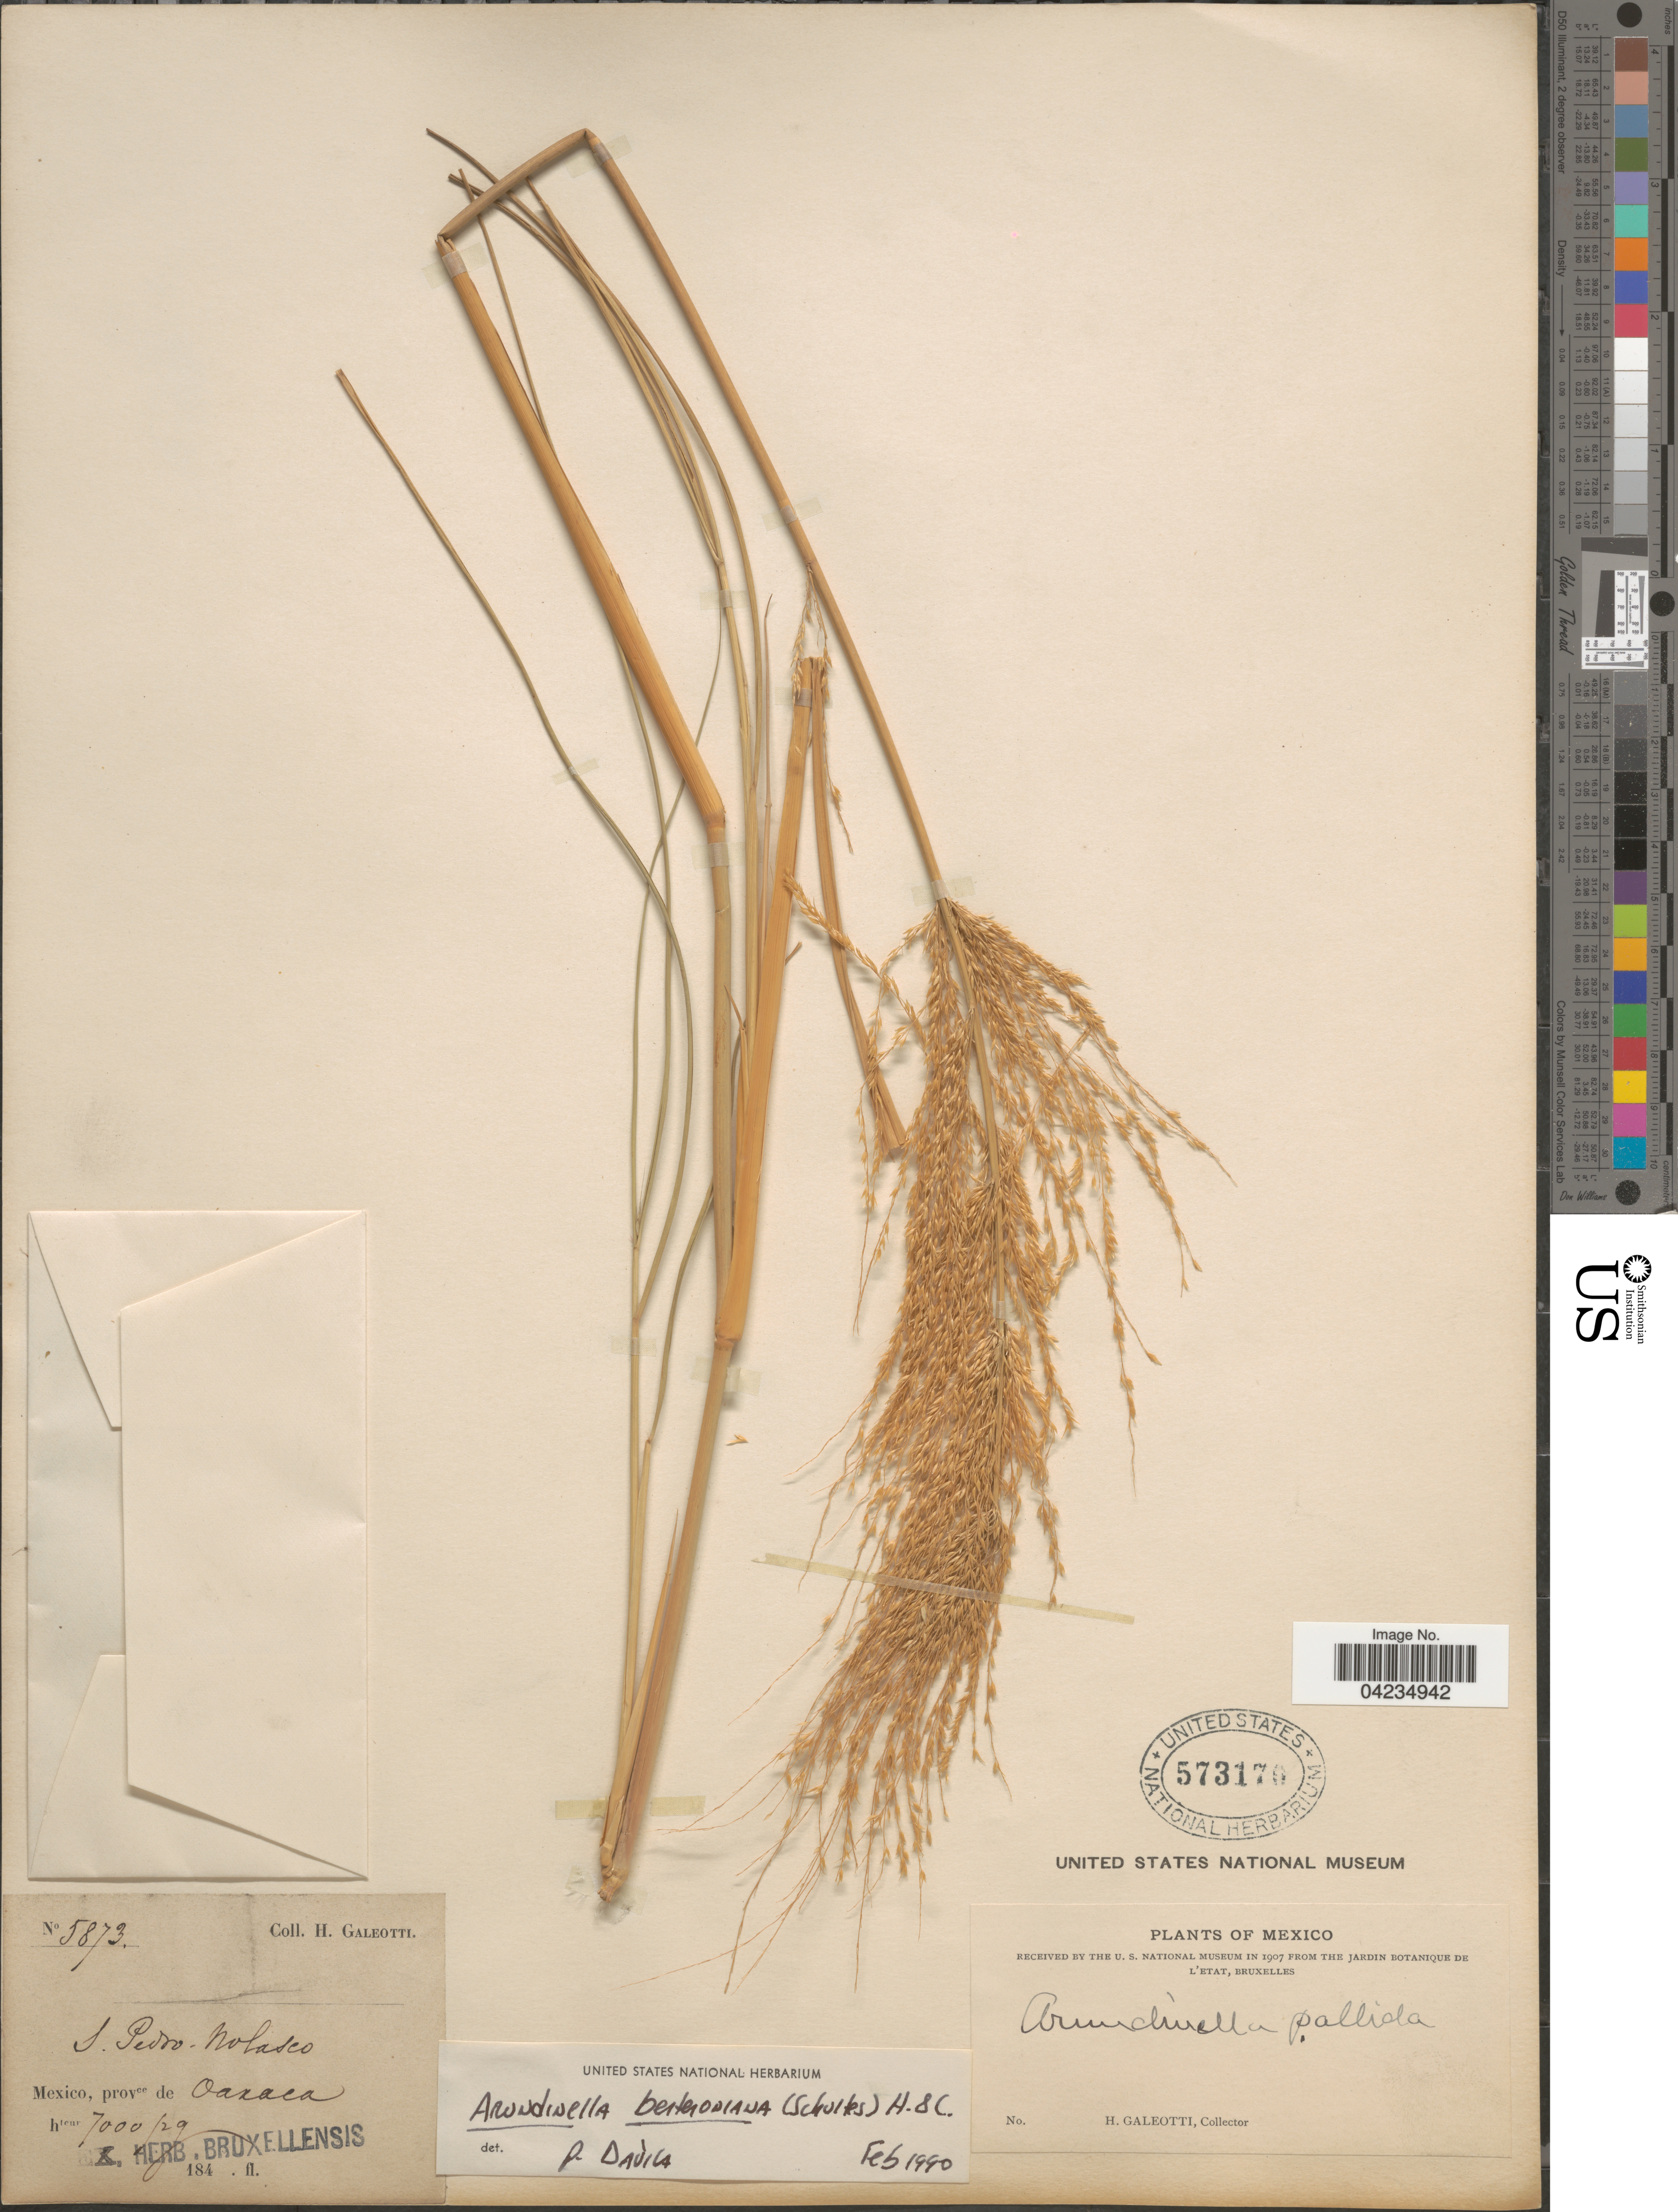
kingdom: Plantae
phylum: Tracheophyta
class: Liliopsida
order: Poales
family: Poaceae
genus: Arundinella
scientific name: Arundinella berteroniana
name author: (Schult.) Hitchc. & Chase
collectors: H. G. Galeotti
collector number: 5873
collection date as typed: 184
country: Mexico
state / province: Oaxaca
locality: S. Pedro Nolasco.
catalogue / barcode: US 573170